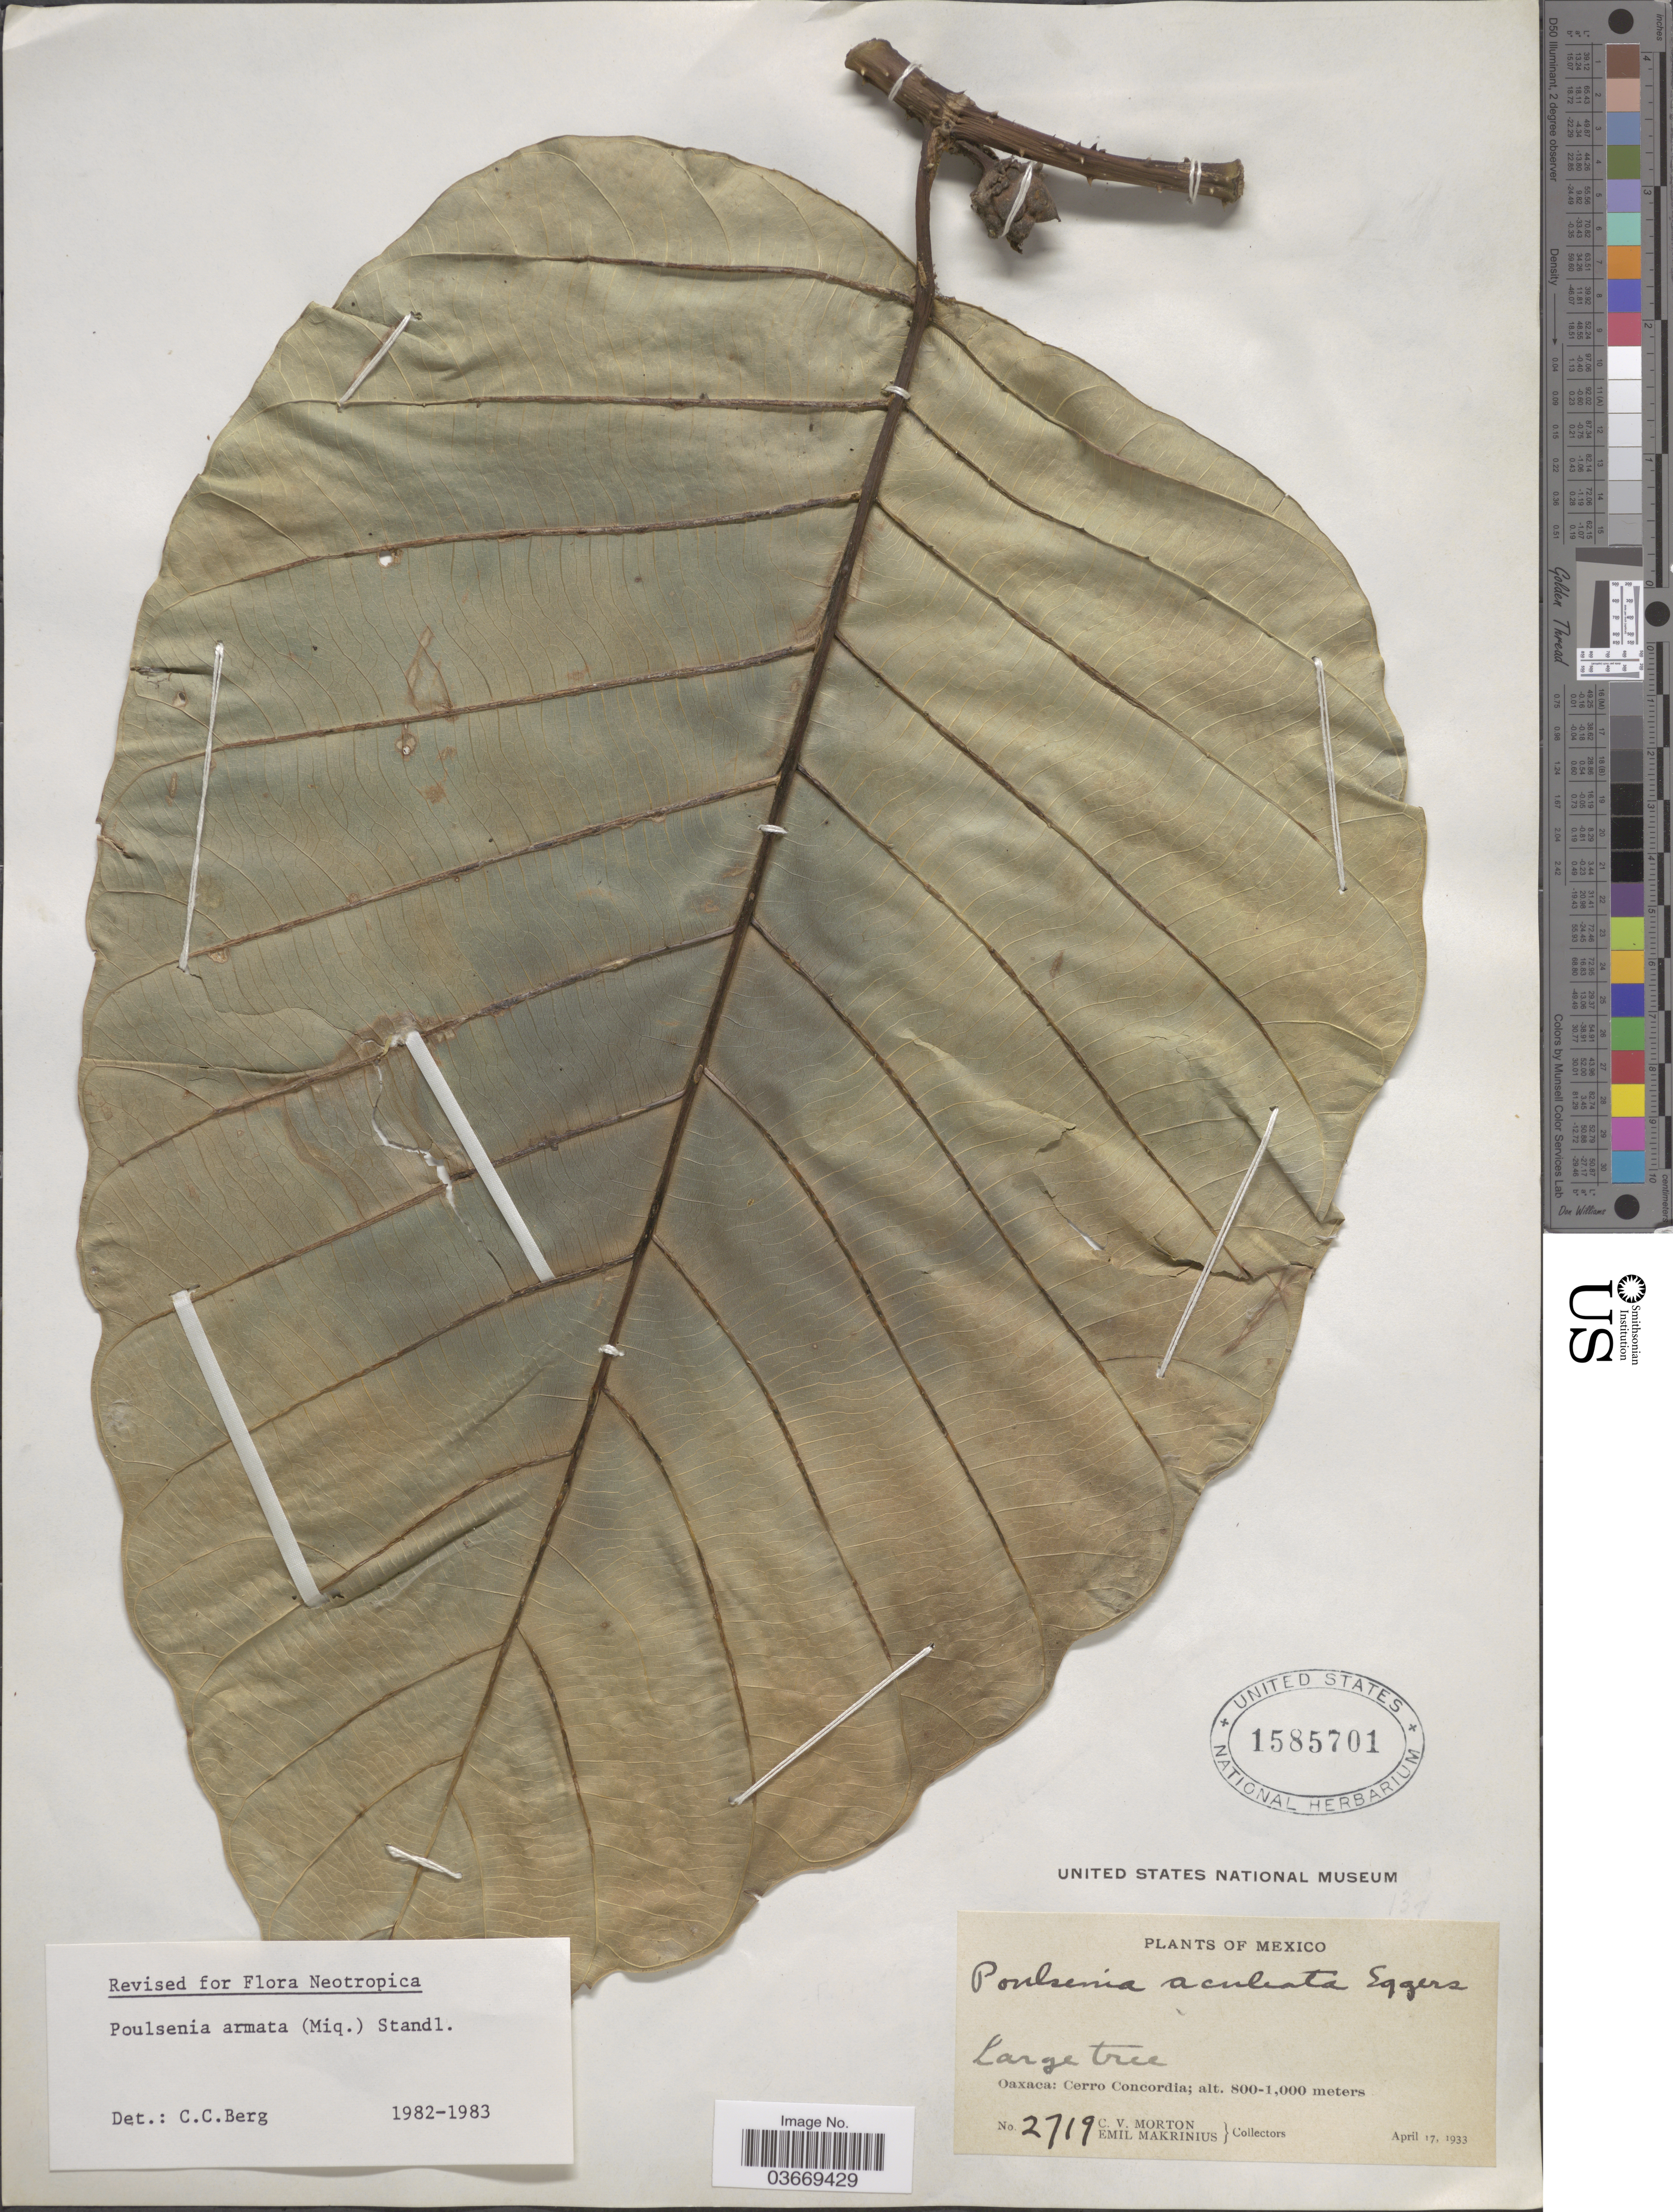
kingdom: Plantae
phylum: Tracheophyta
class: Magnoliopsida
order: Rosales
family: Moraceae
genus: Poulsenia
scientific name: Poulsenia armata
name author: (Miq.) Standl.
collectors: C. V. Morton & E. Makrinius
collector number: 2719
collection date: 1933-04-17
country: Mexico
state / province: Oaxaca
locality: Cerro Concordia.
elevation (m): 800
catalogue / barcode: US 1585701